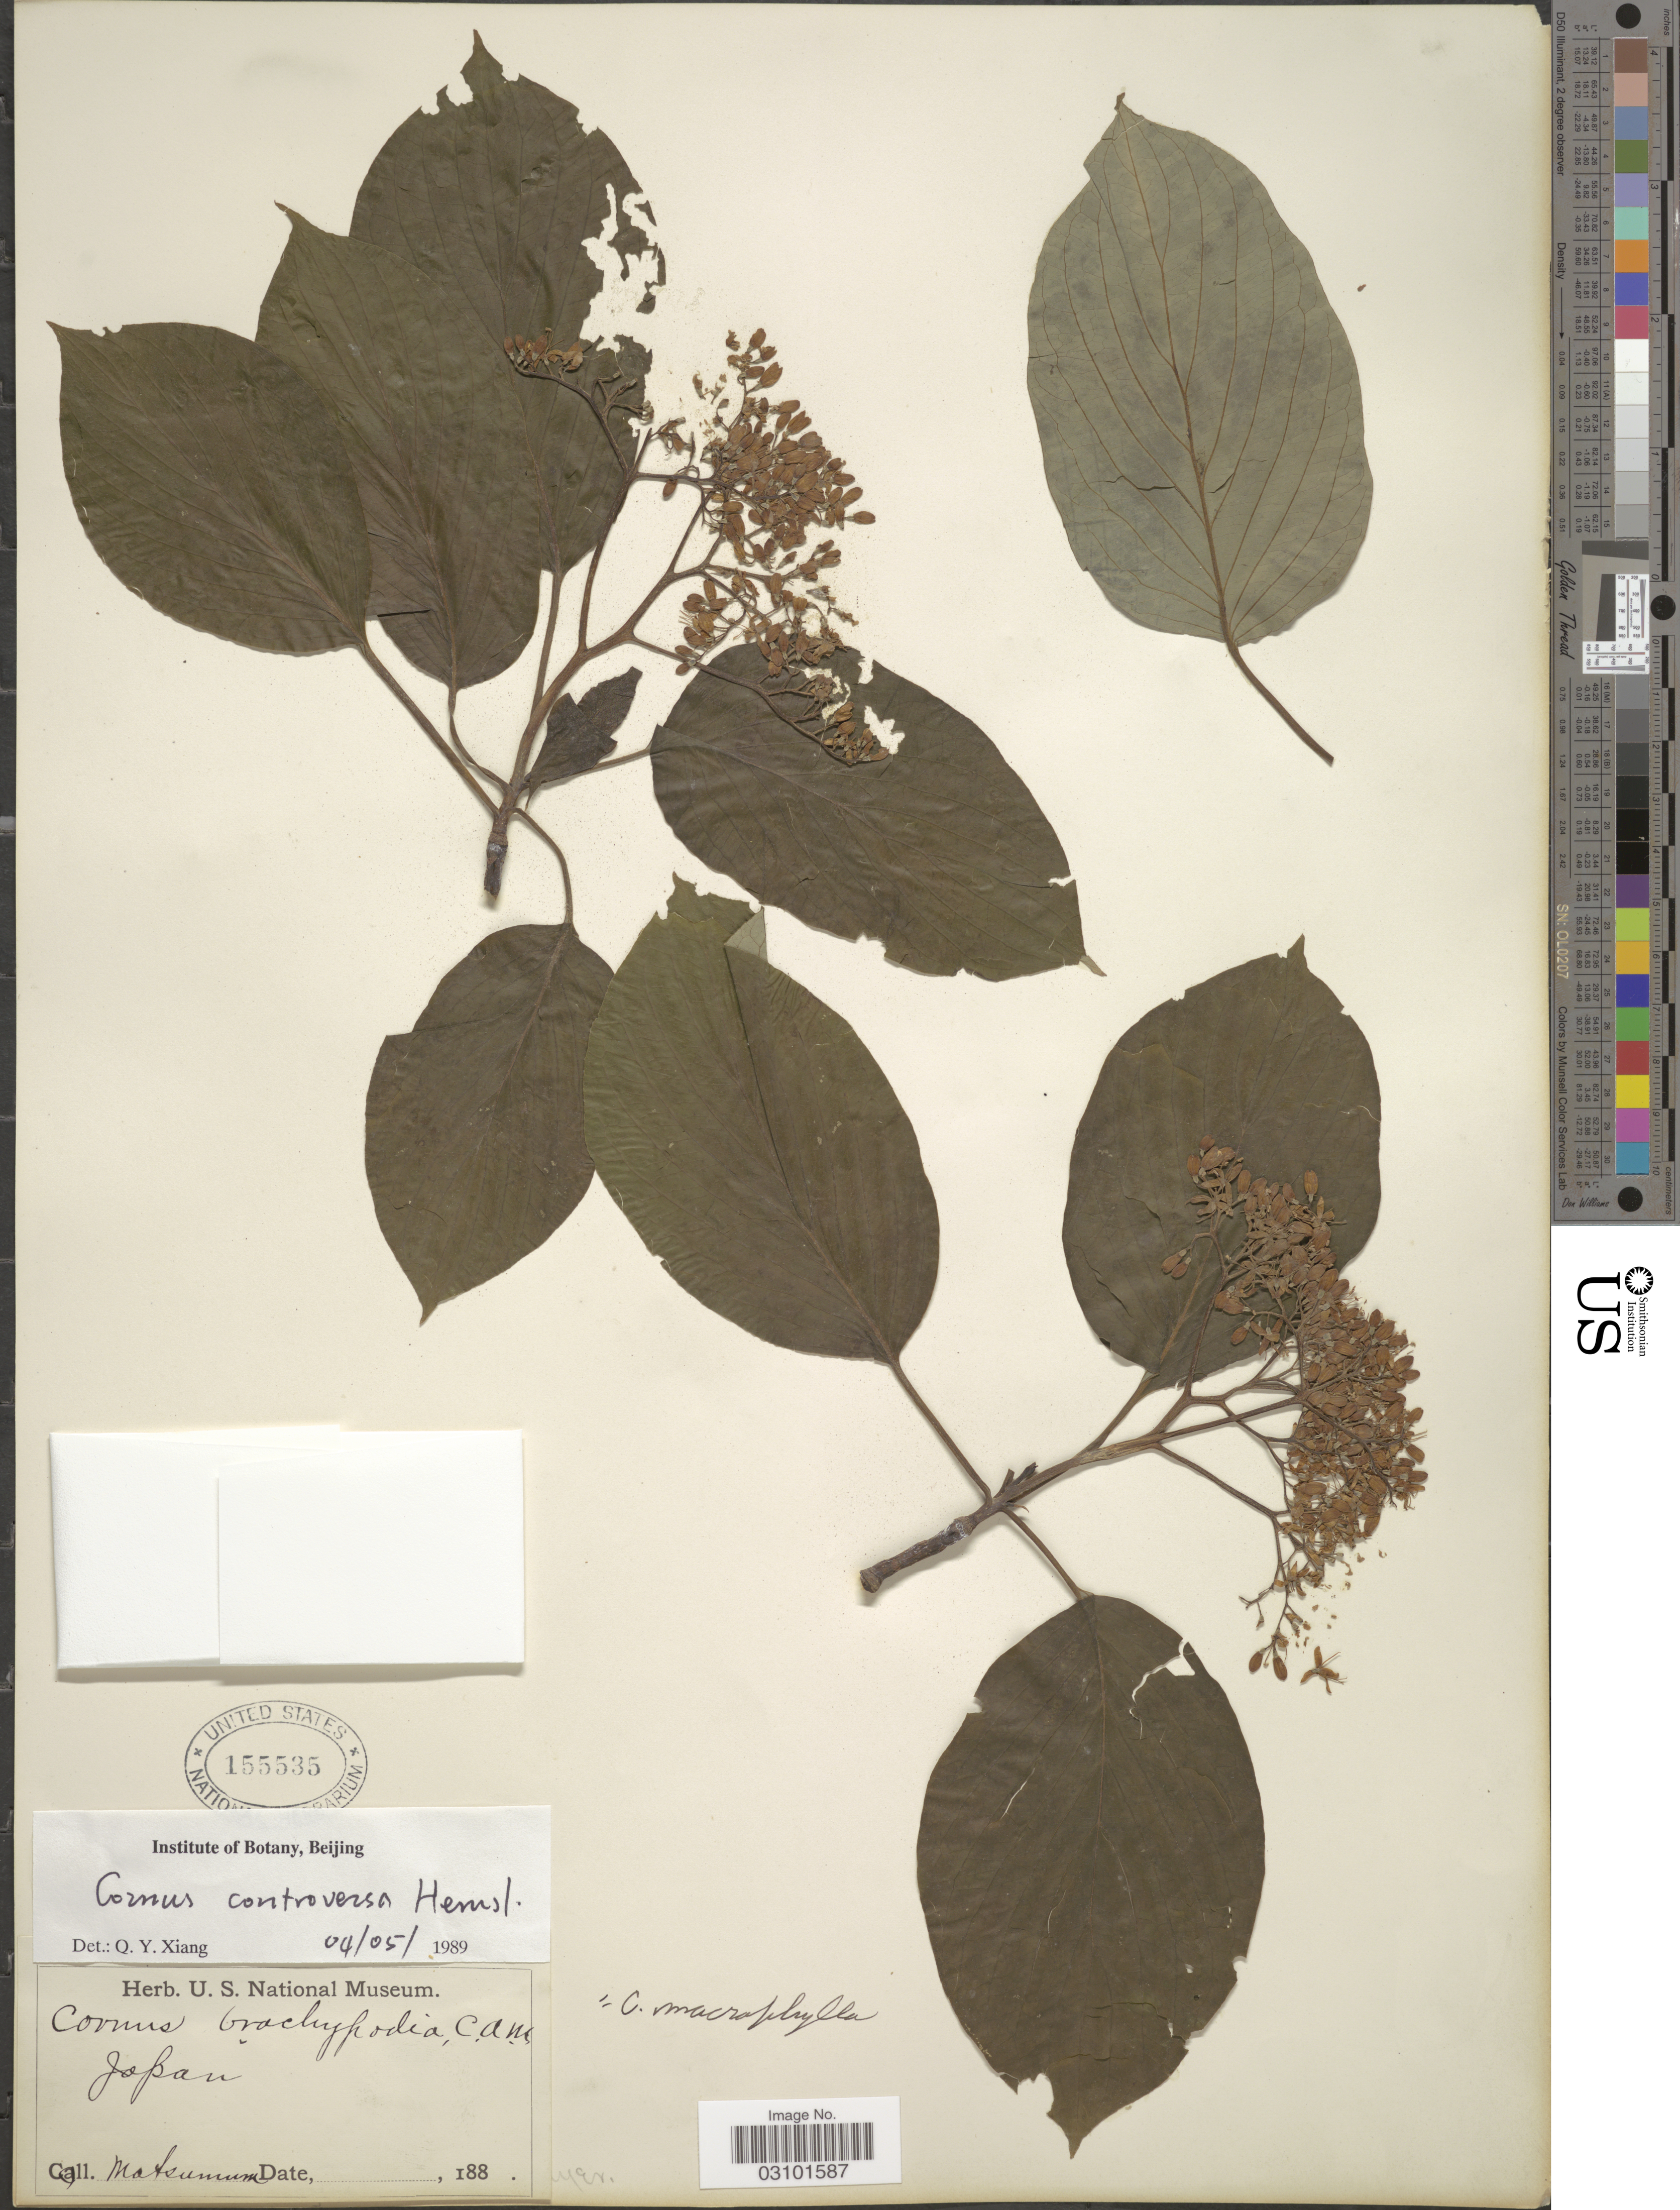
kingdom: Plantae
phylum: Tracheophyta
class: Magnoliopsida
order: Cornales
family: Cornaceae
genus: Cornus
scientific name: Cornus controversa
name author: Hemsl.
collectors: -- Matsumura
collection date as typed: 188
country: Japan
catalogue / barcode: US 155535